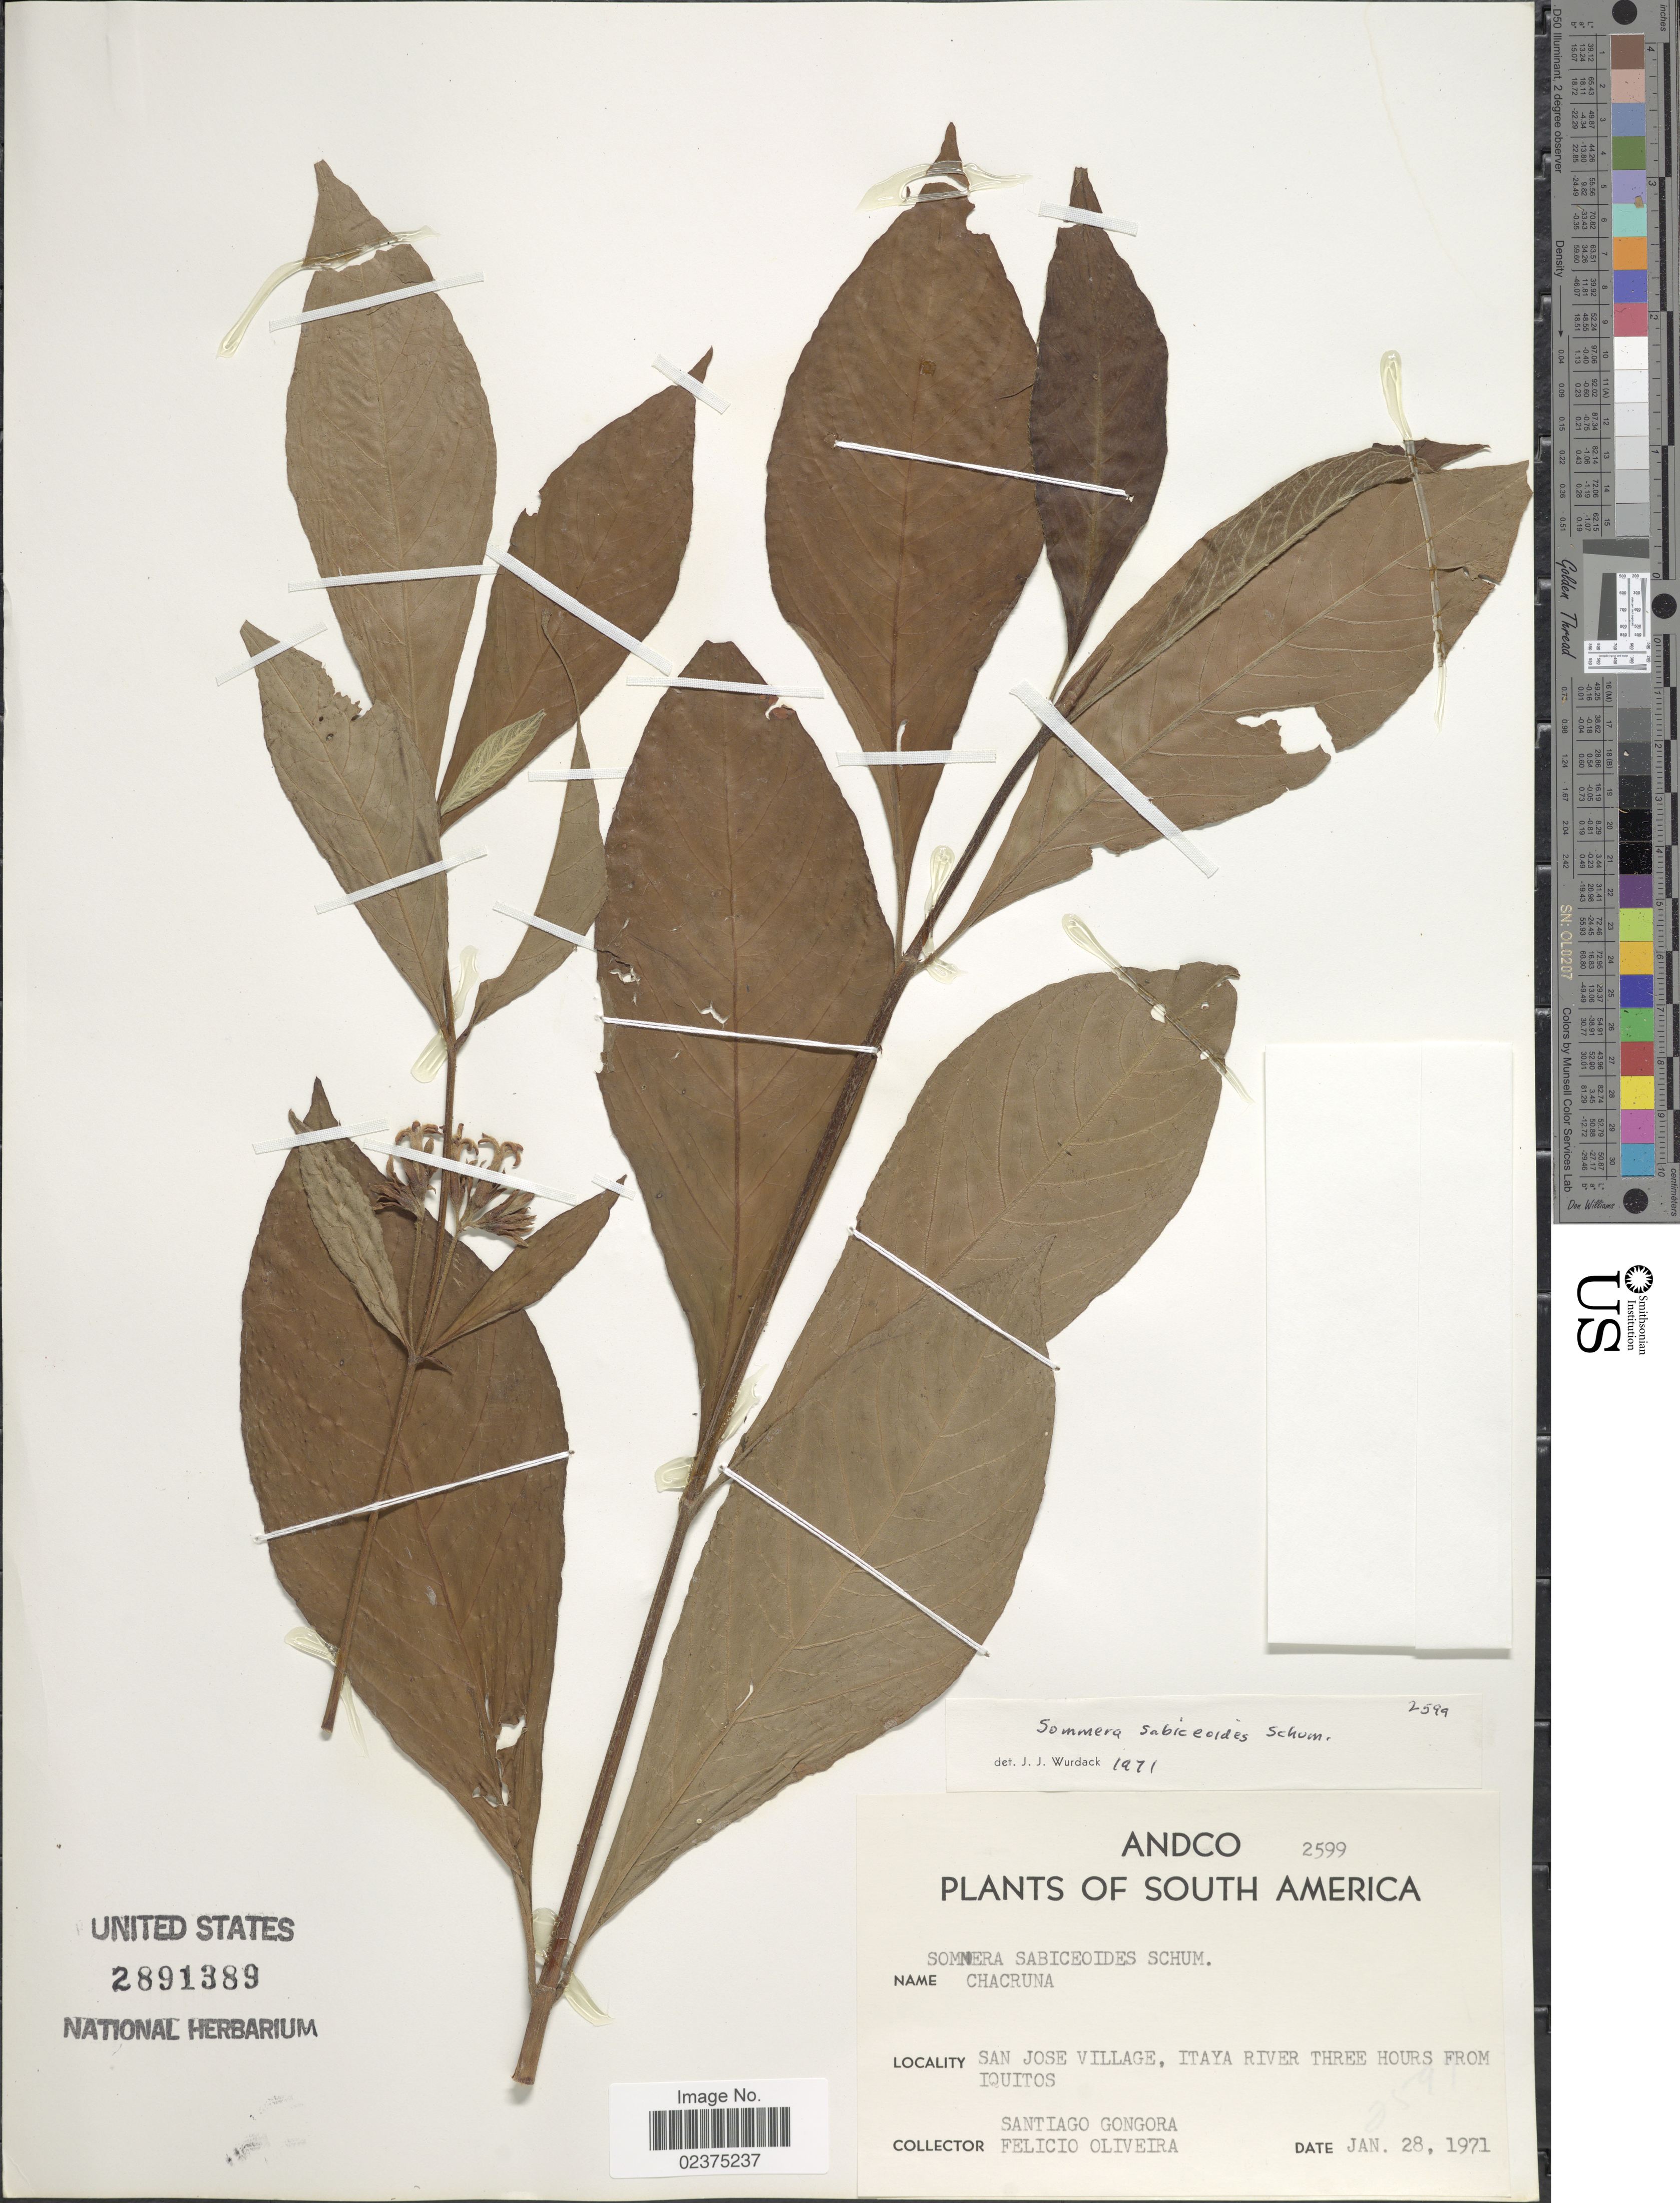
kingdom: Plantae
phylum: Tracheophyta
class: Magnoliopsida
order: Gentianales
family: Rubiaceae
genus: Sommera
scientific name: Sommera sabiceoides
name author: K. Schum.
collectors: S. Góngora & F. Oliveira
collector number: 2599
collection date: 1971-01-28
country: Peru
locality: South America, San Jose Village, Itaya River Three Hours from Iquitos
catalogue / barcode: US 2891389